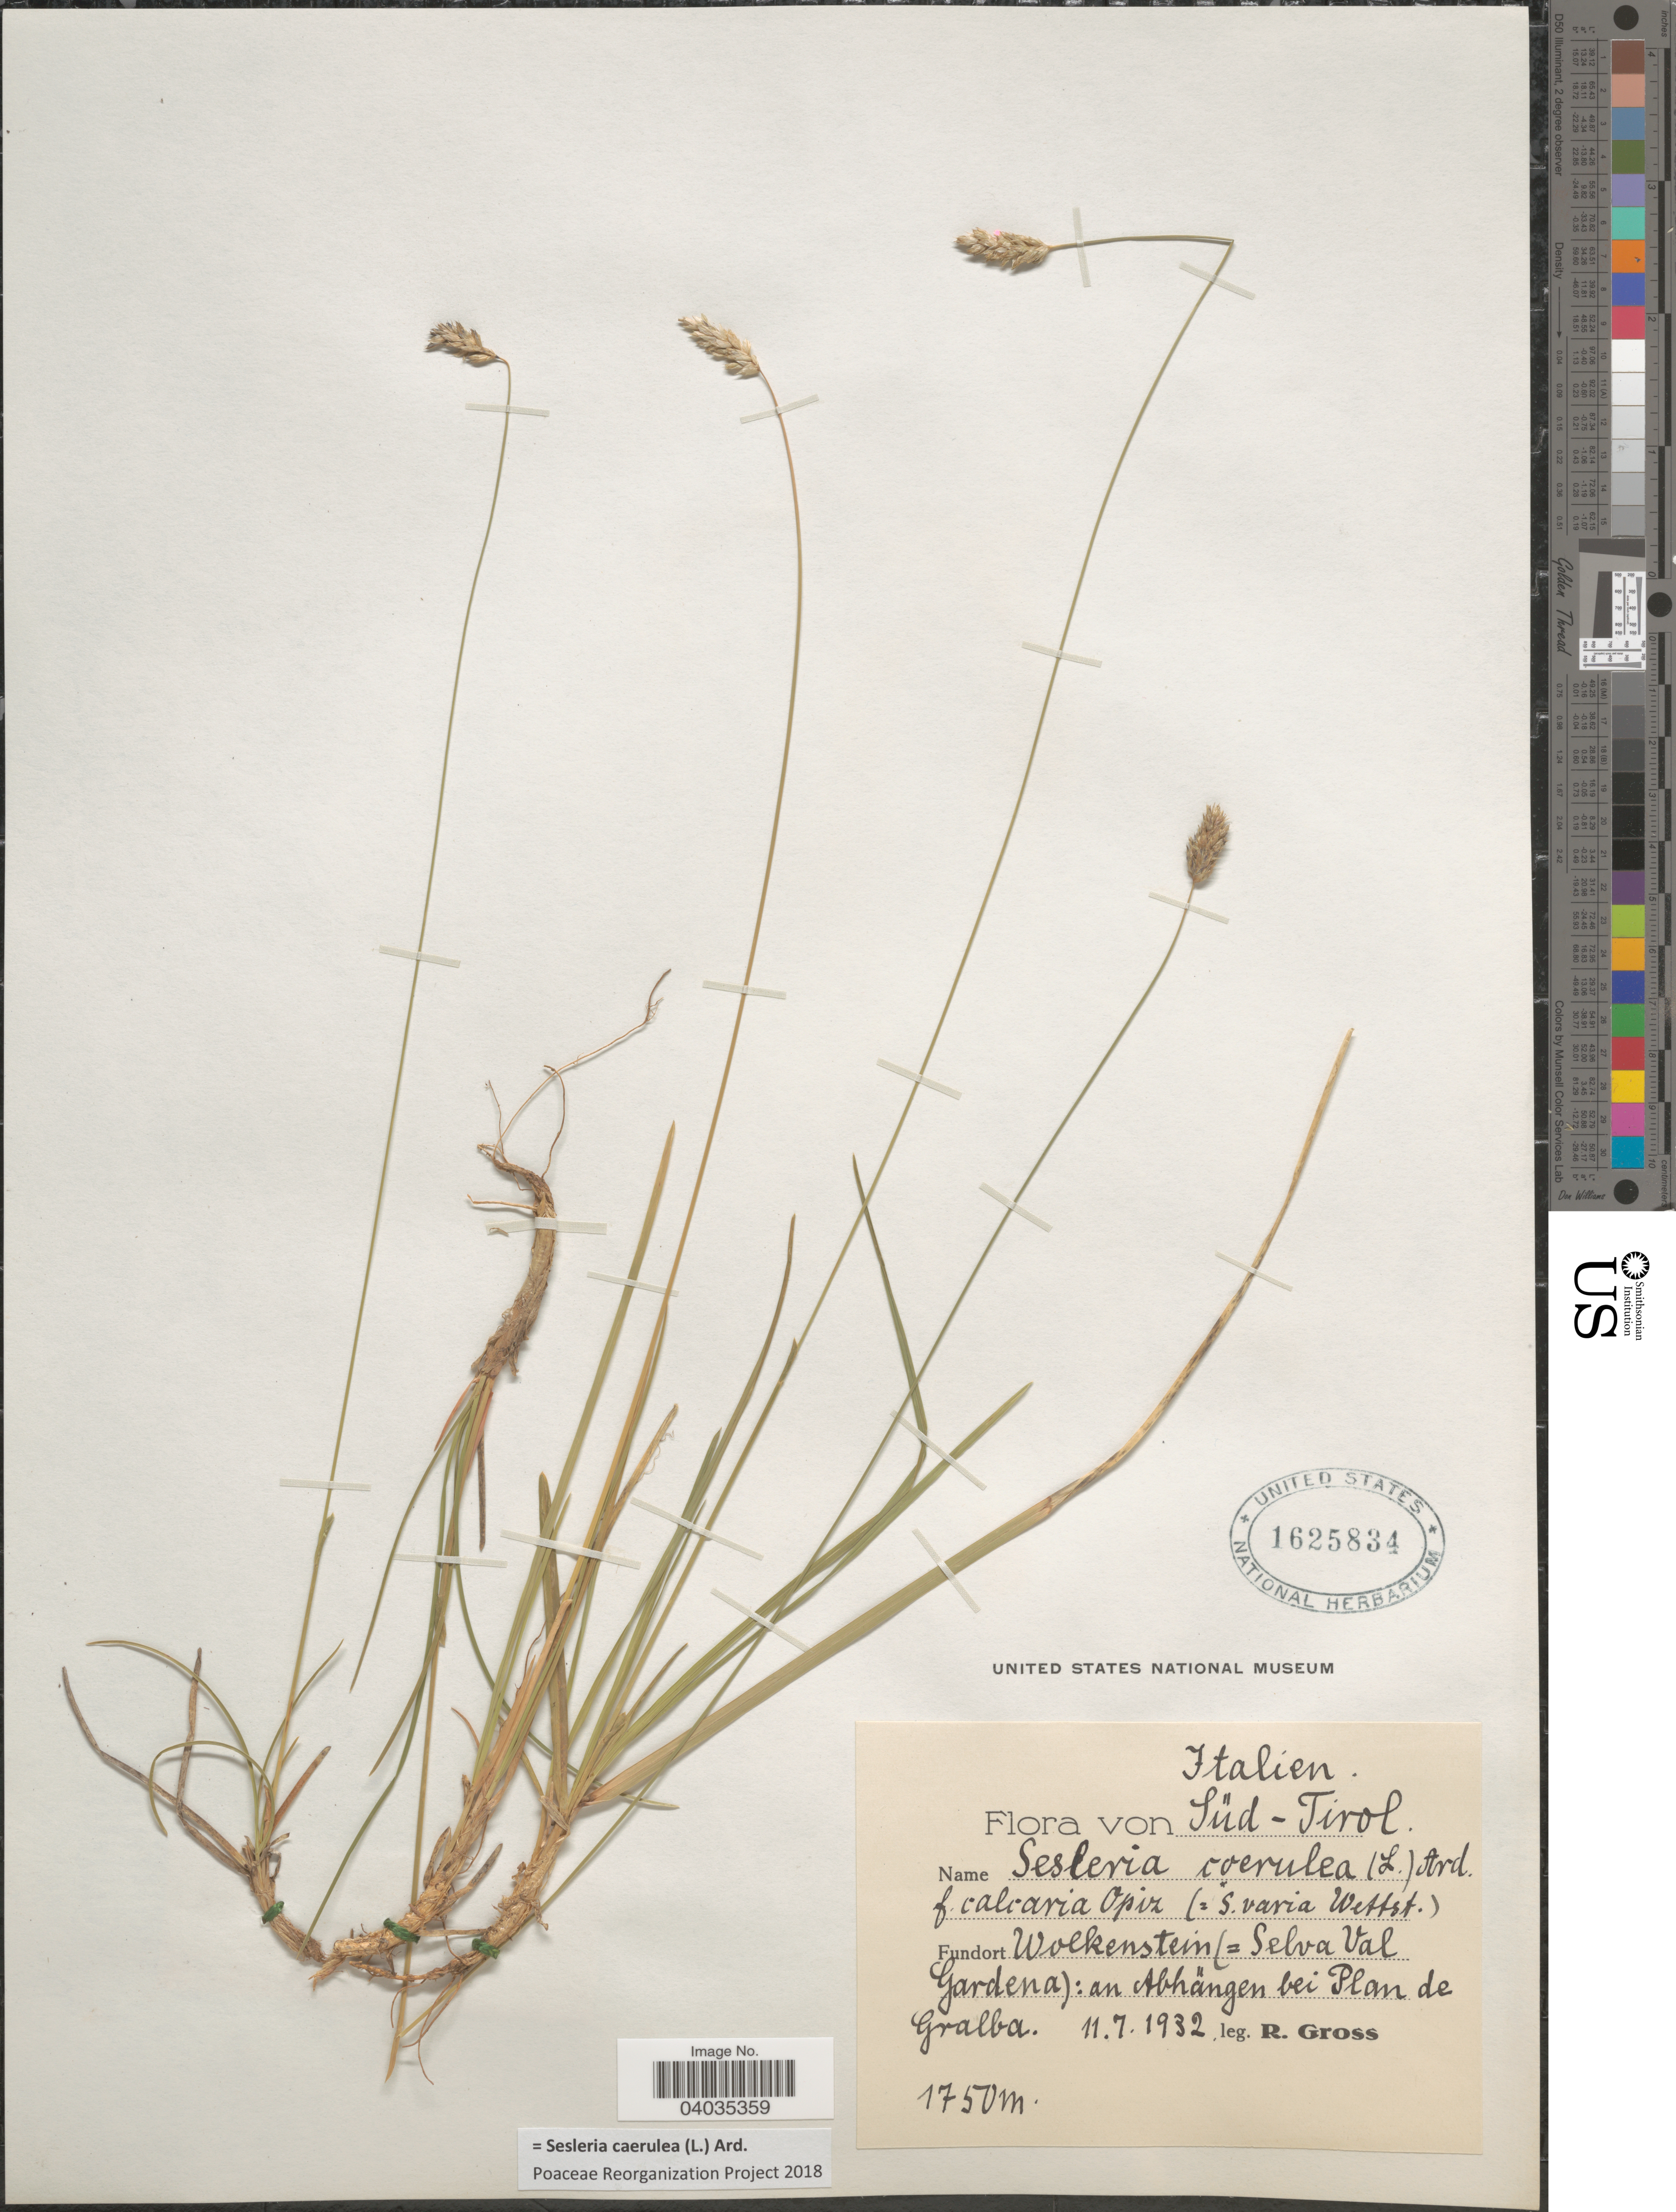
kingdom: Plantae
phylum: Tracheophyta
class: Liliopsida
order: Poales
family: Poaceae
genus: Sesleria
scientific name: Sesleria caerulea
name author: (L.) Ard.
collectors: R. Gross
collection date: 1932-07-11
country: Italy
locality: Italien. Süd-Tirol. Wolkenstein (= Selva Val Gardena): an Abhängen bei Plan de Gralba.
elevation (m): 1750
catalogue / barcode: US 1625834